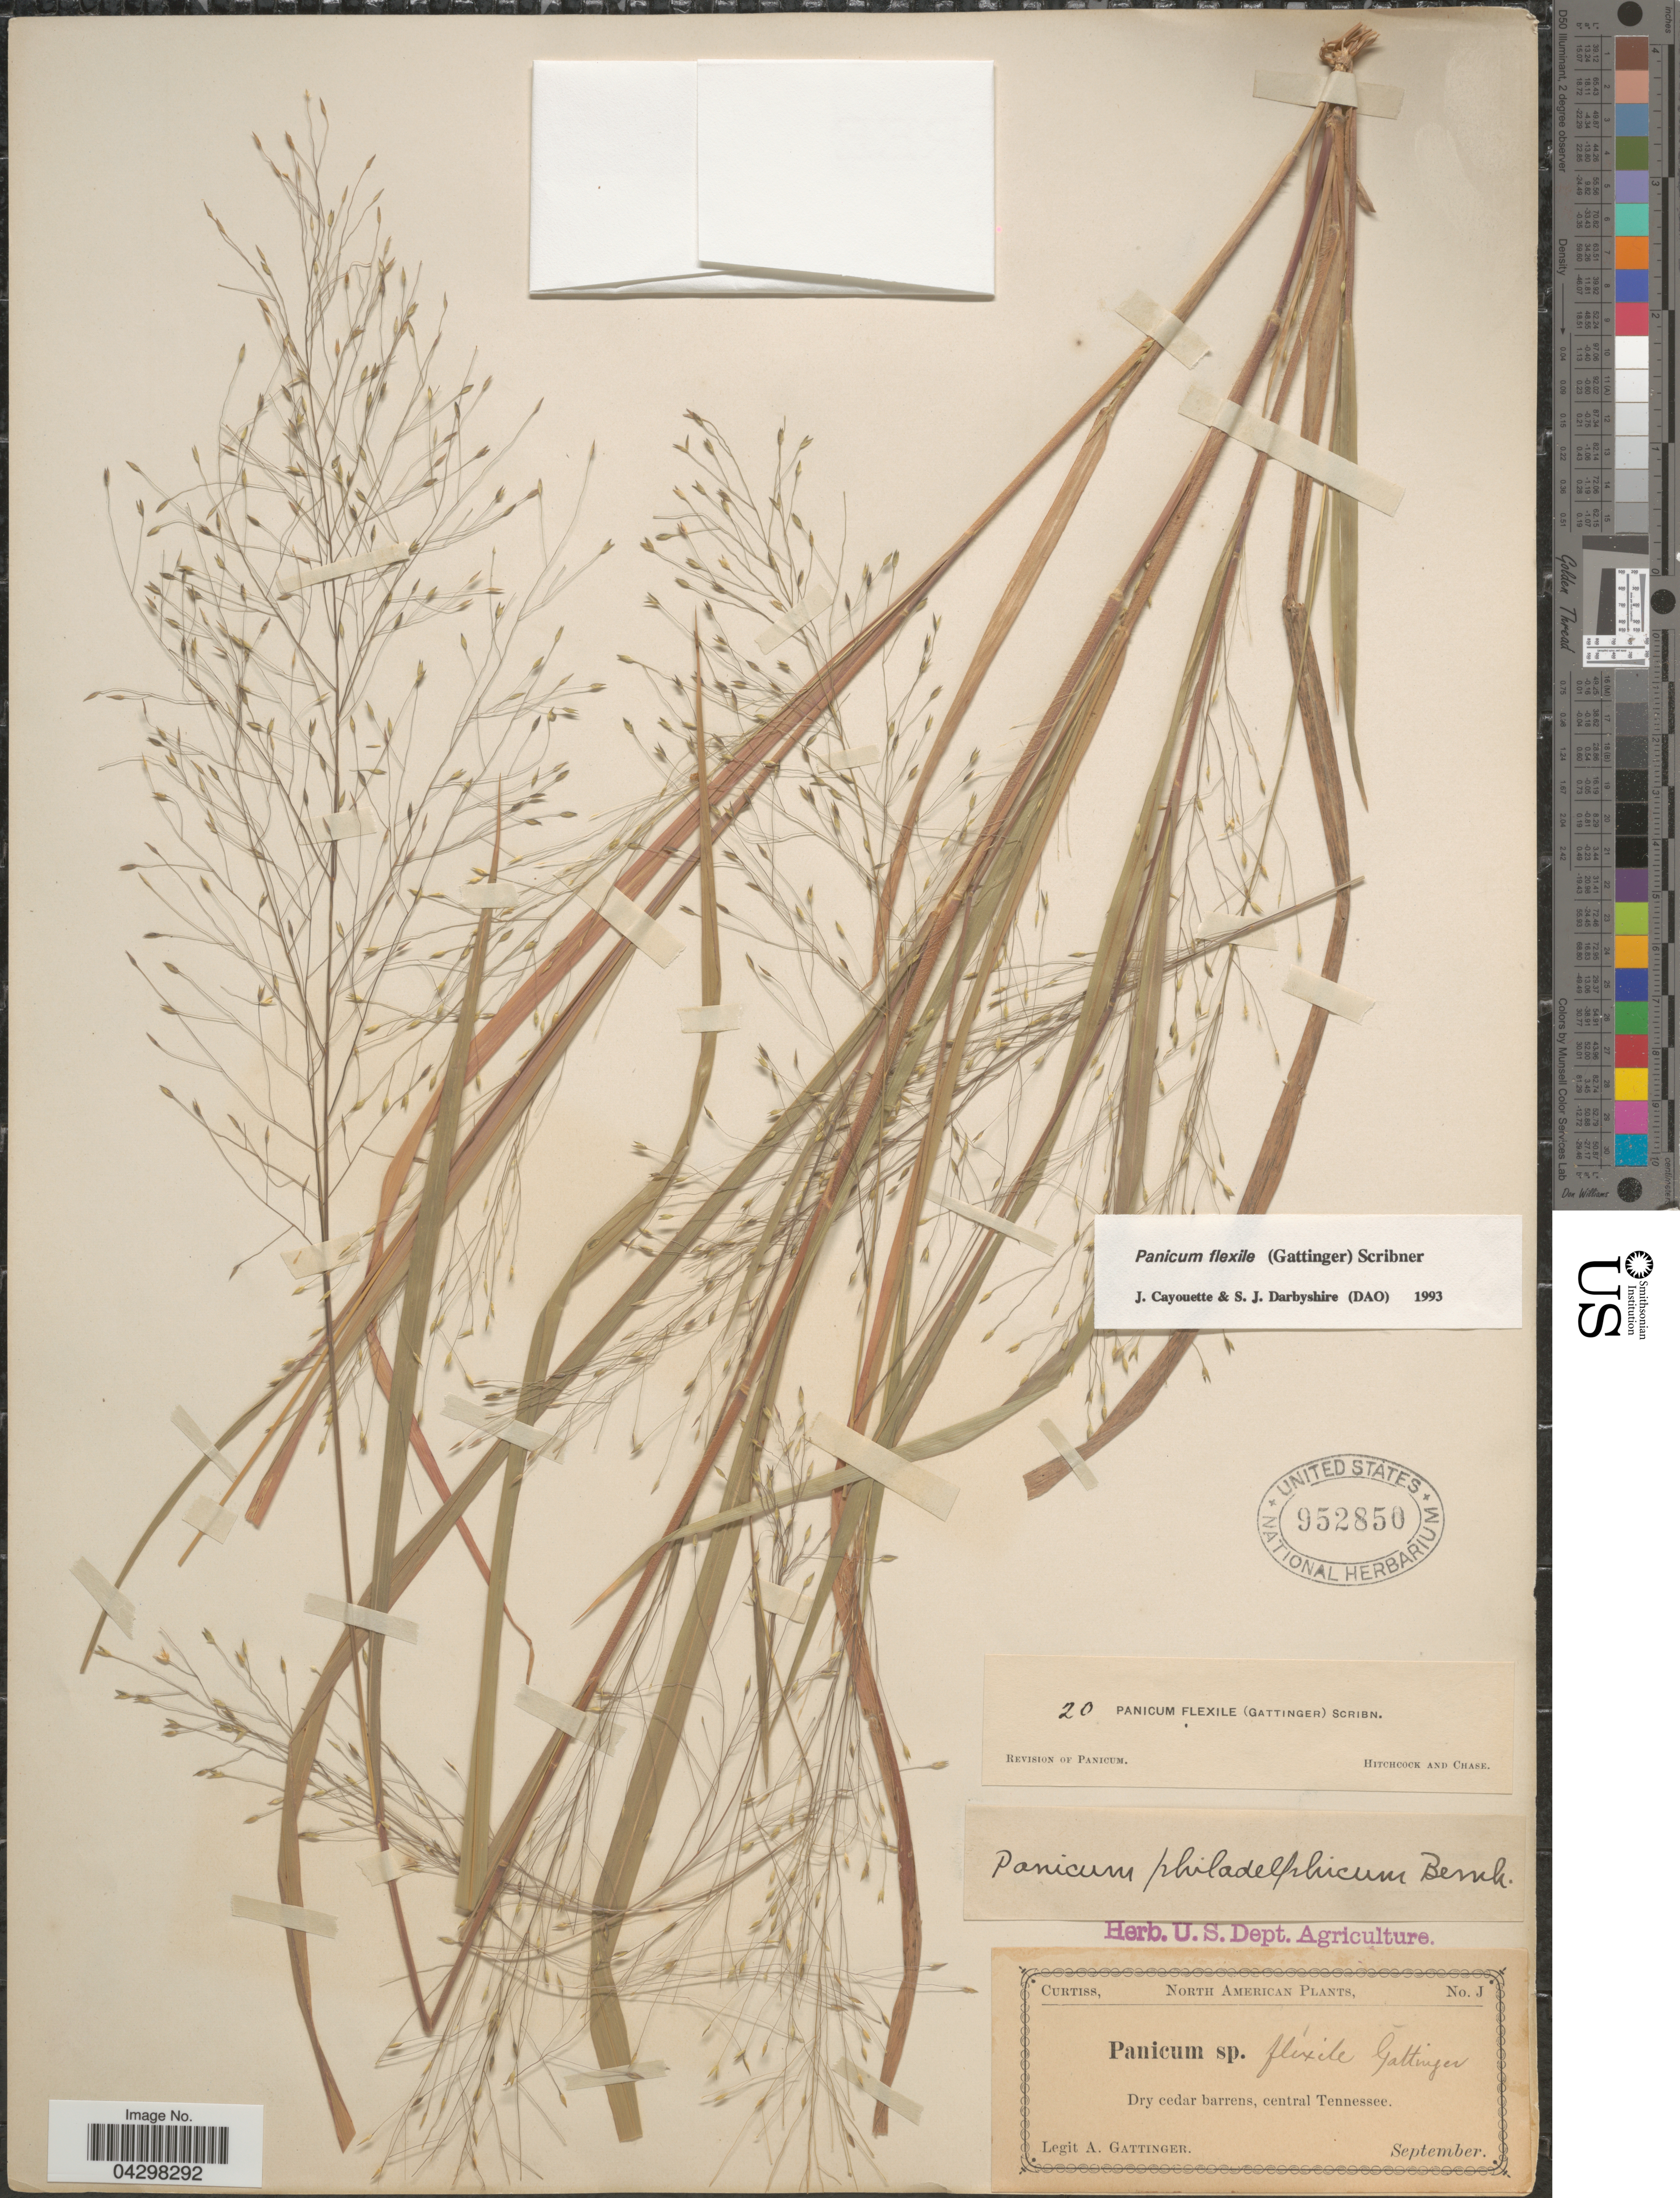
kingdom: Plantae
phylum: Tracheophyta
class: Liliopsida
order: Poales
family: Poaceae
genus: Panicum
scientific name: Panicum flexile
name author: (Gatt.) Scribn.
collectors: A. Gattinger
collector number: J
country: United States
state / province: Tennessee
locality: Dry cedar barrens, central Tennessee.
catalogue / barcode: US 952850